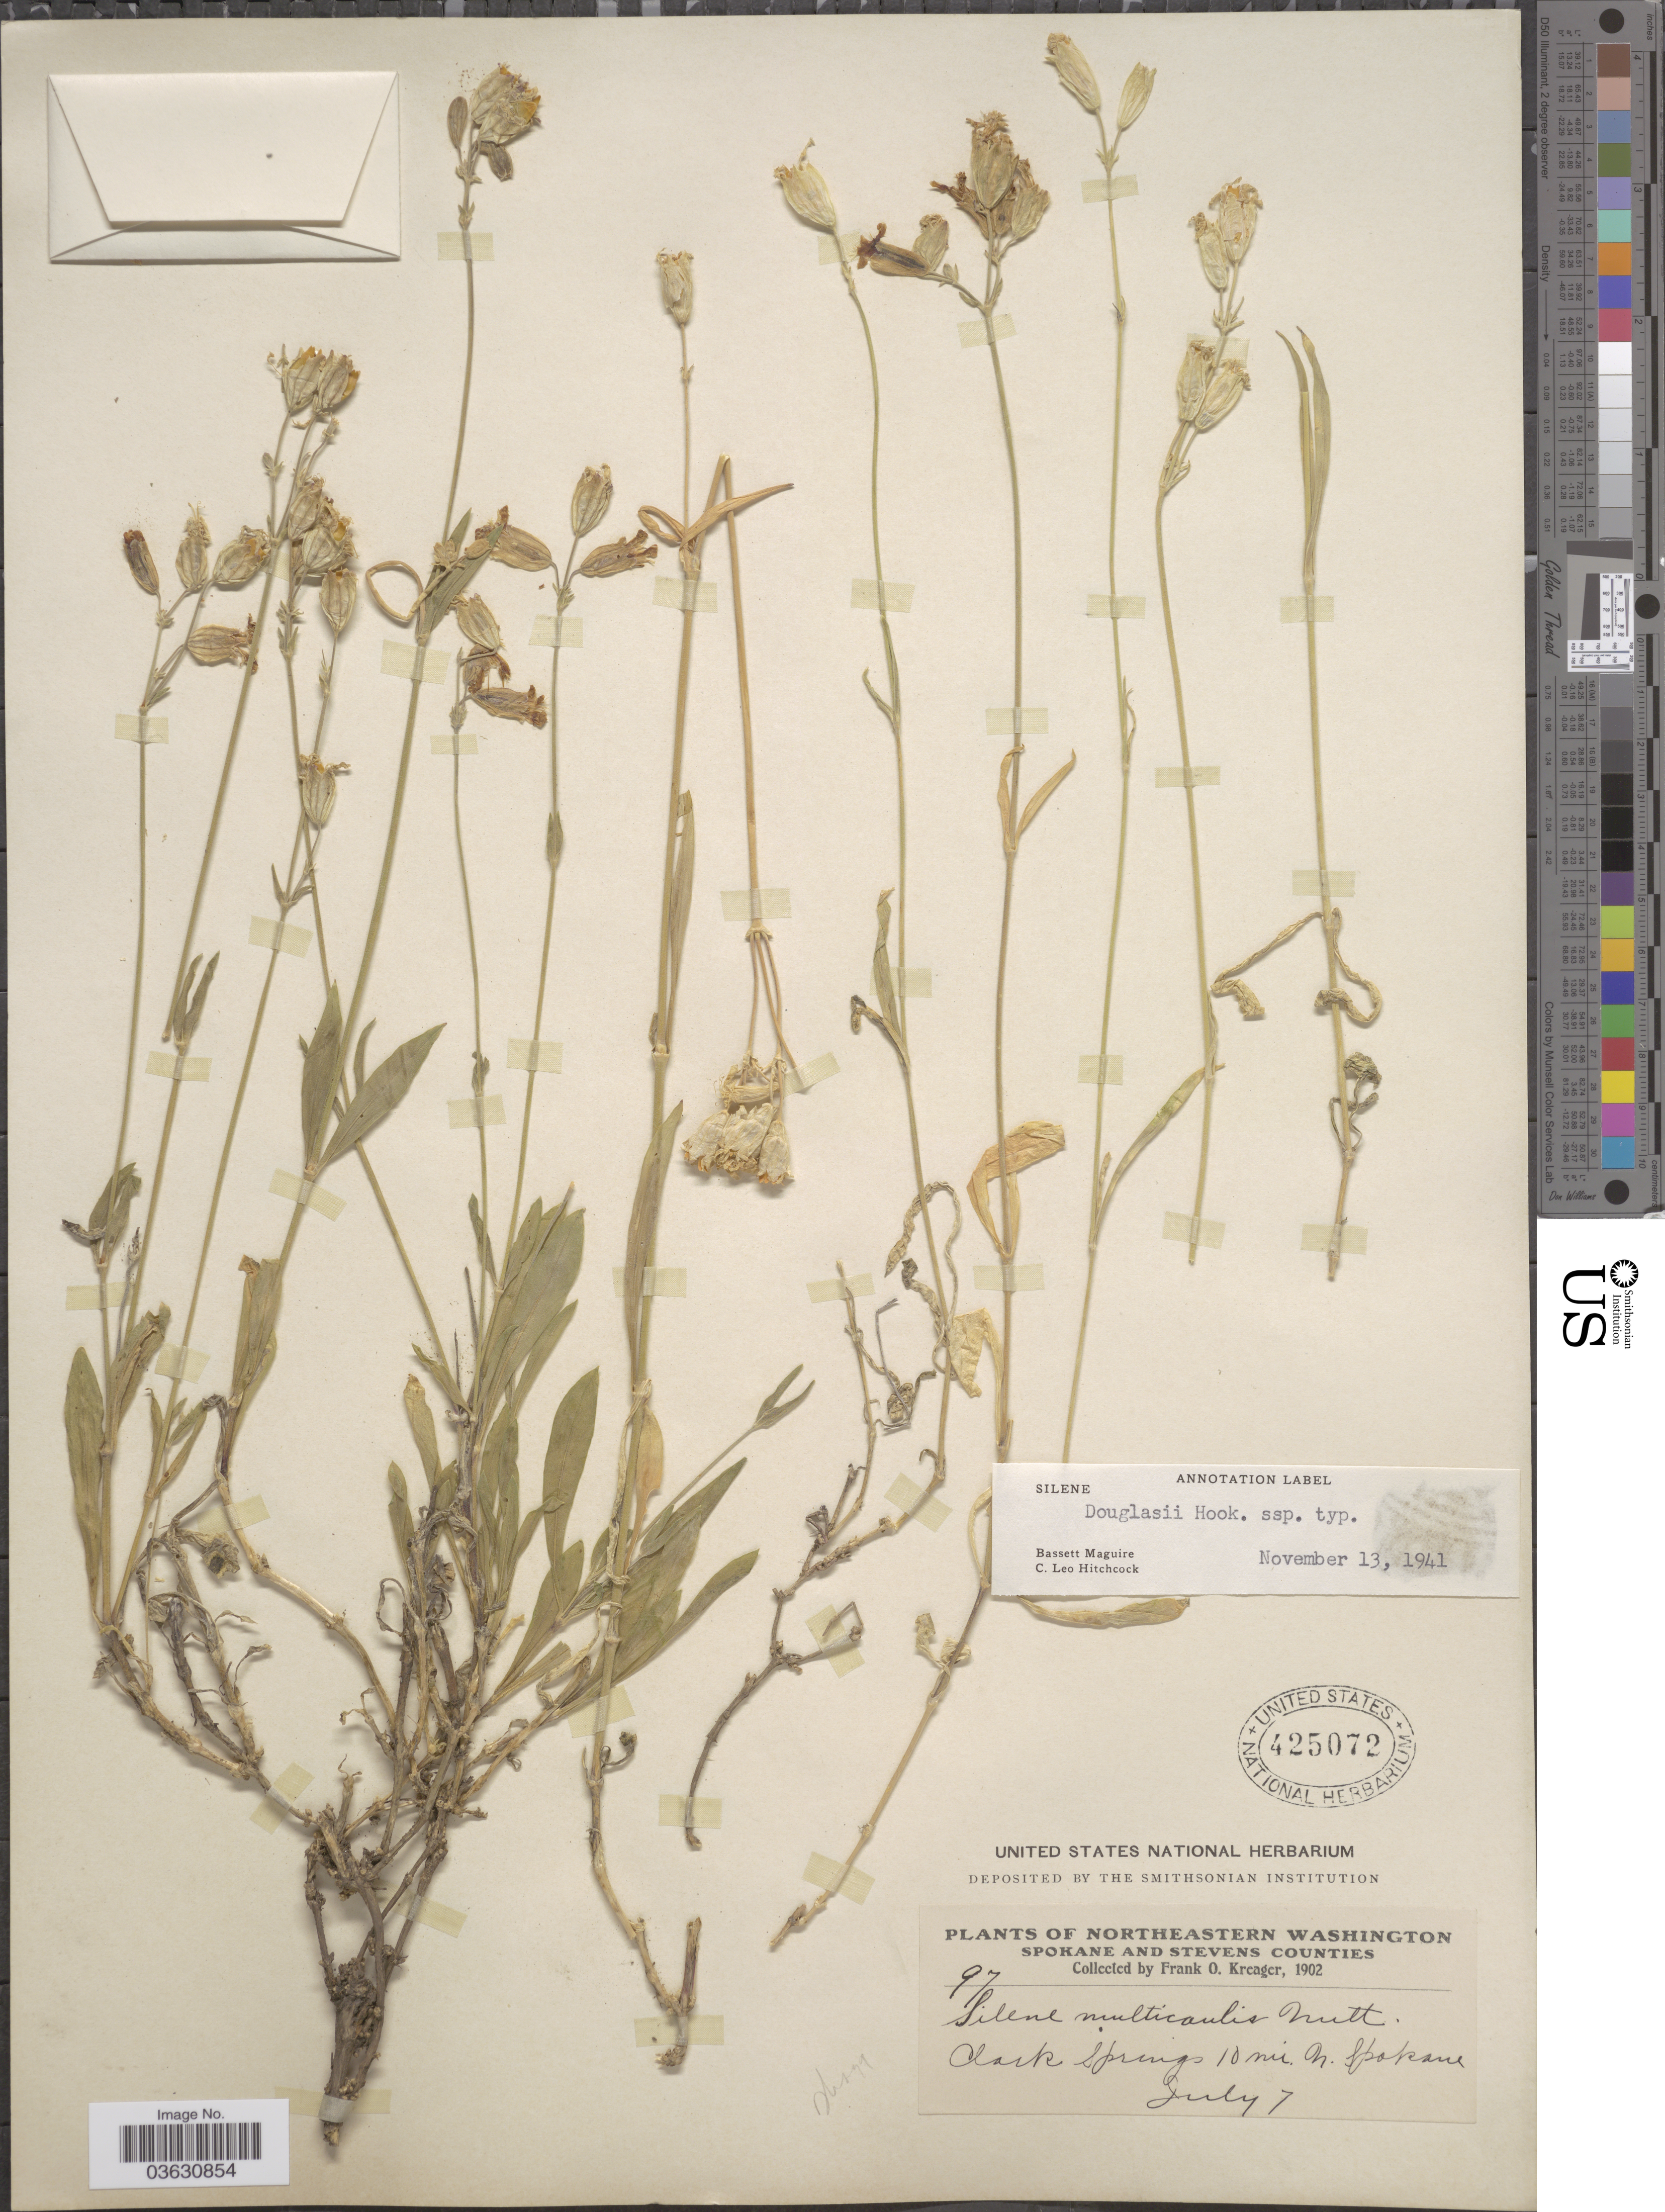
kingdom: Plantae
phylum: Tracheophyta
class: Magnoliopsida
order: Caryophyllales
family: Caryophyllaceae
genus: Silene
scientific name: Silene douglasii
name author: Hook.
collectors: F. Kreager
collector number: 97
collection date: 1902-07-07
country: United States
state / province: Washington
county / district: Spokane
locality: Northeastern Washington. Clark springs 10 mi. N. Spokane.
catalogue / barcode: US 425072